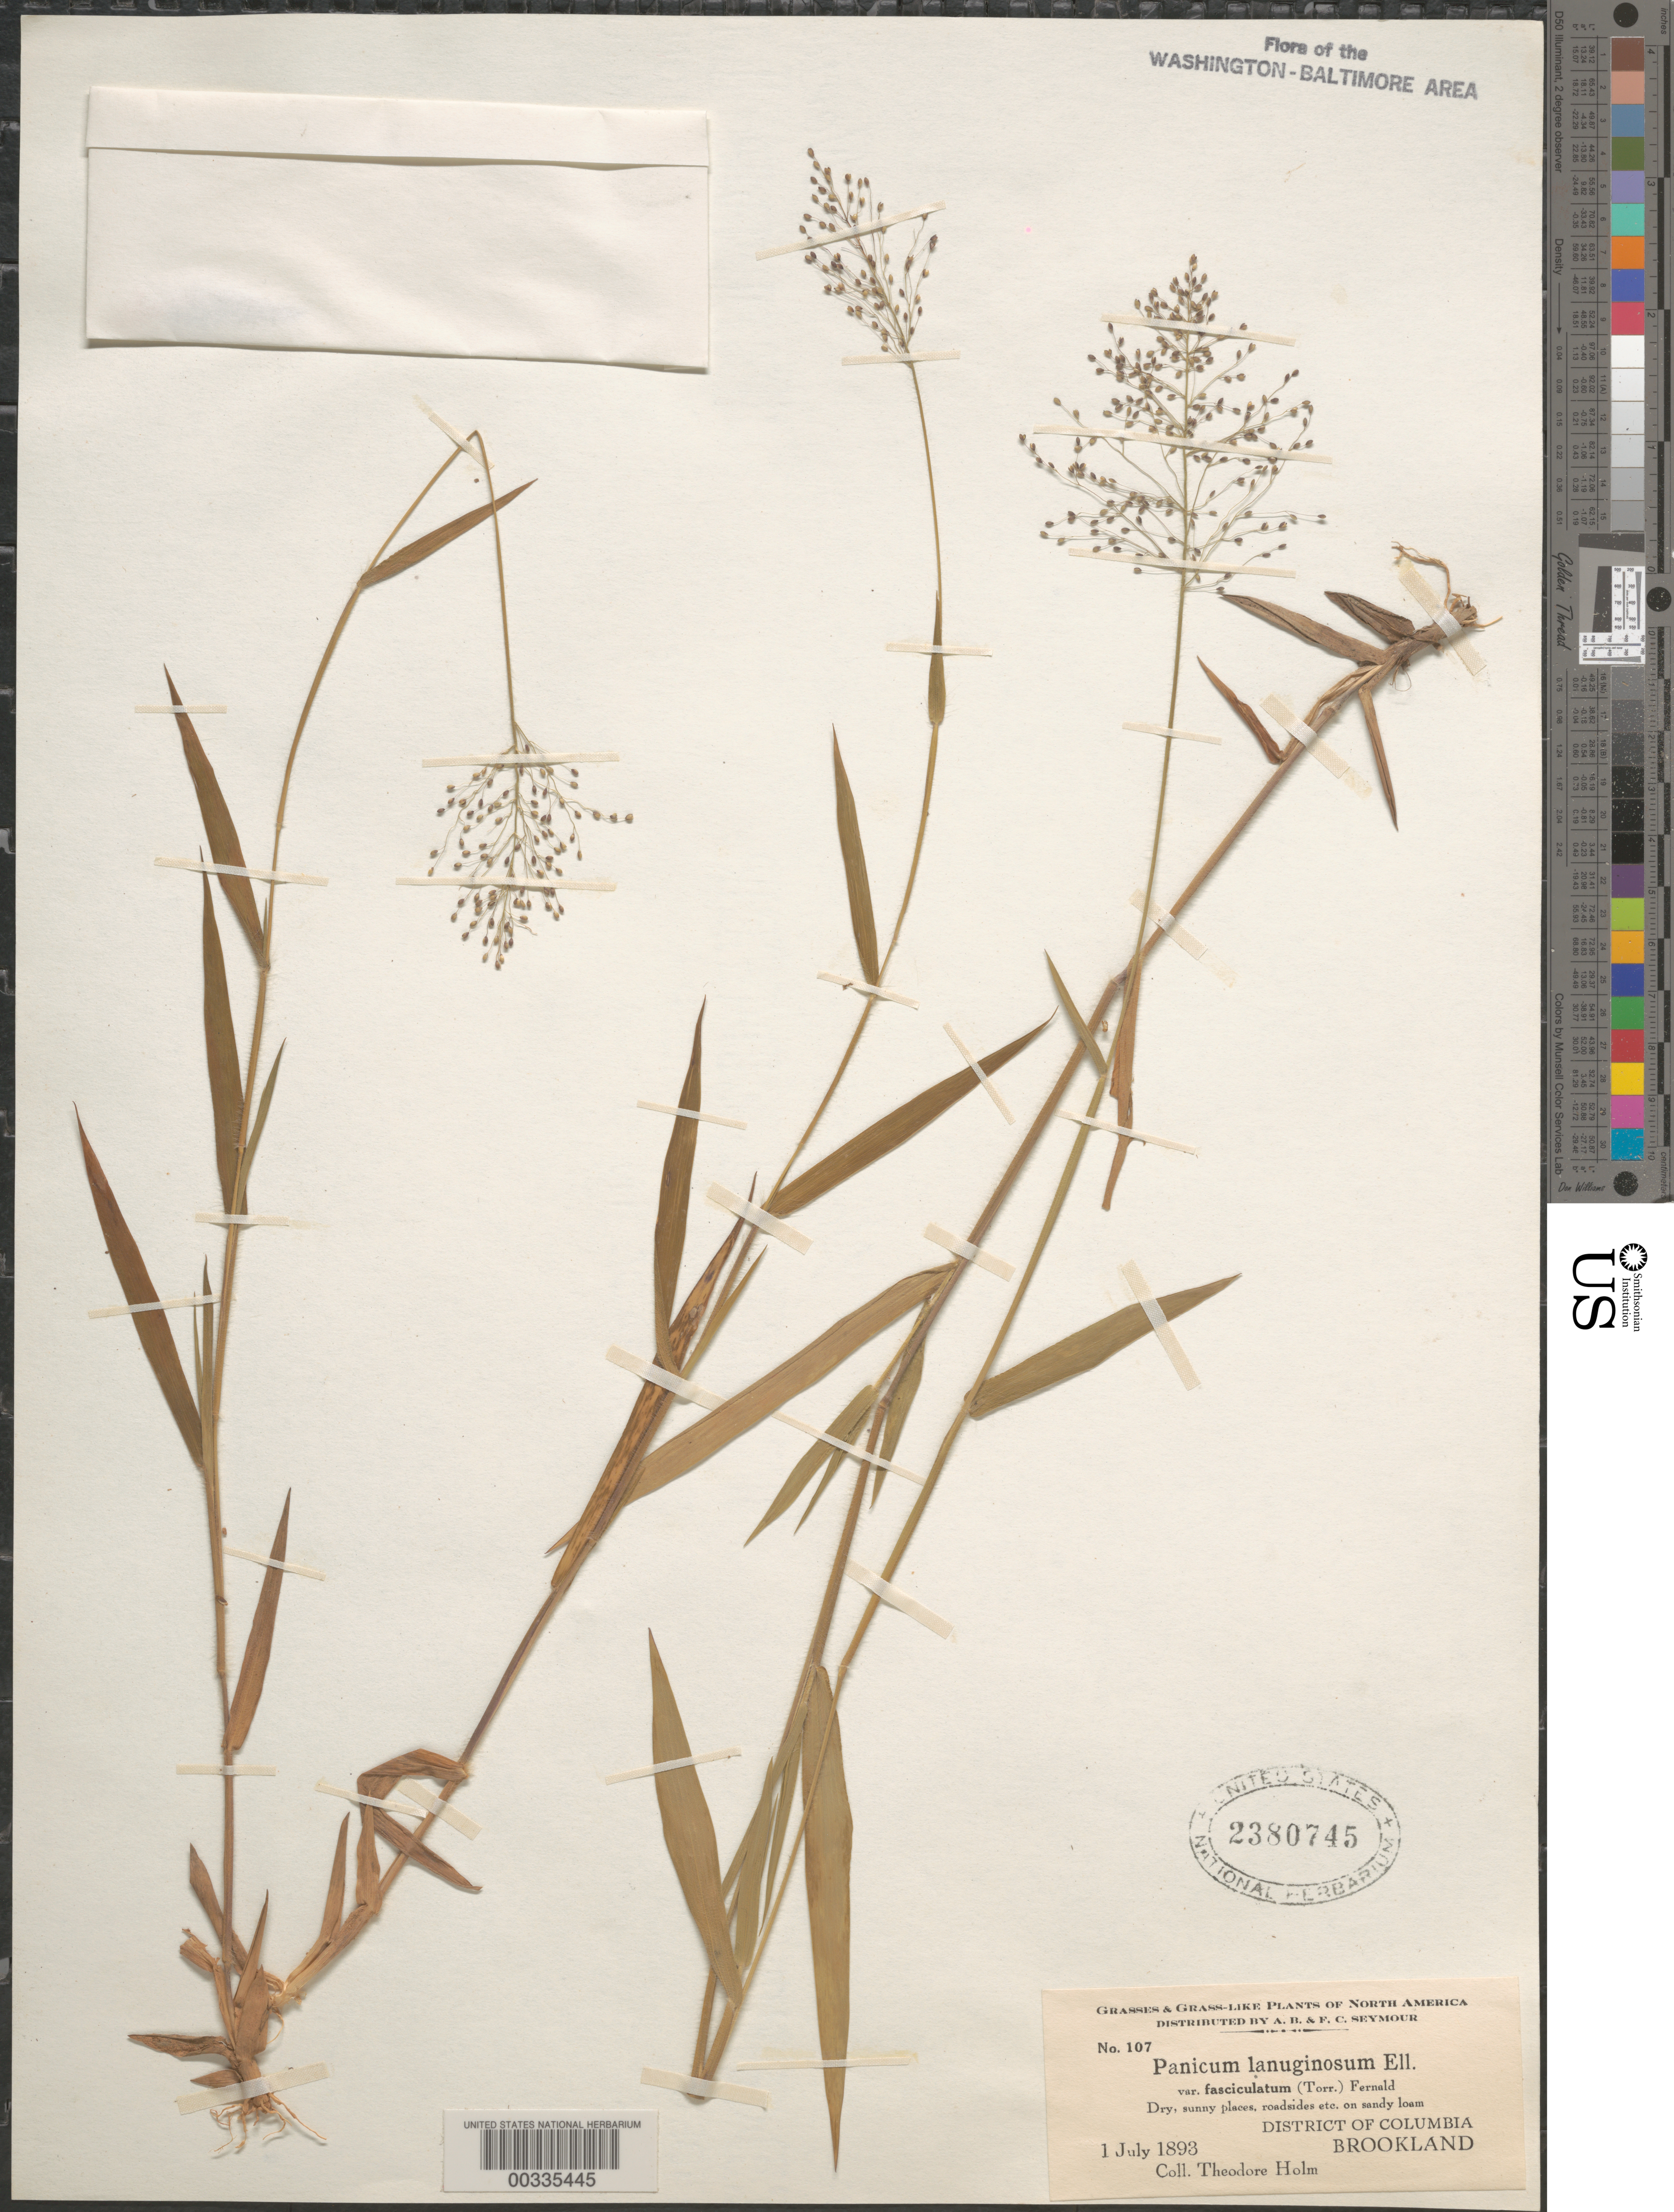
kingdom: Plantae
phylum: Tracheophyta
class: Liliopsida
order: Poales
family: Poaceae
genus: Dichanthelium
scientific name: Dichanthelium acuminatum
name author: (Sw.) Gould & C.A. Clark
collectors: T. H. Holm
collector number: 107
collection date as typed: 01 Jul 1893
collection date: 1893-07-01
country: United States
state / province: District of Columbia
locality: Brookland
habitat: Dry, sunny places, roadsides etc. on sandy loam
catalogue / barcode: US 2380745